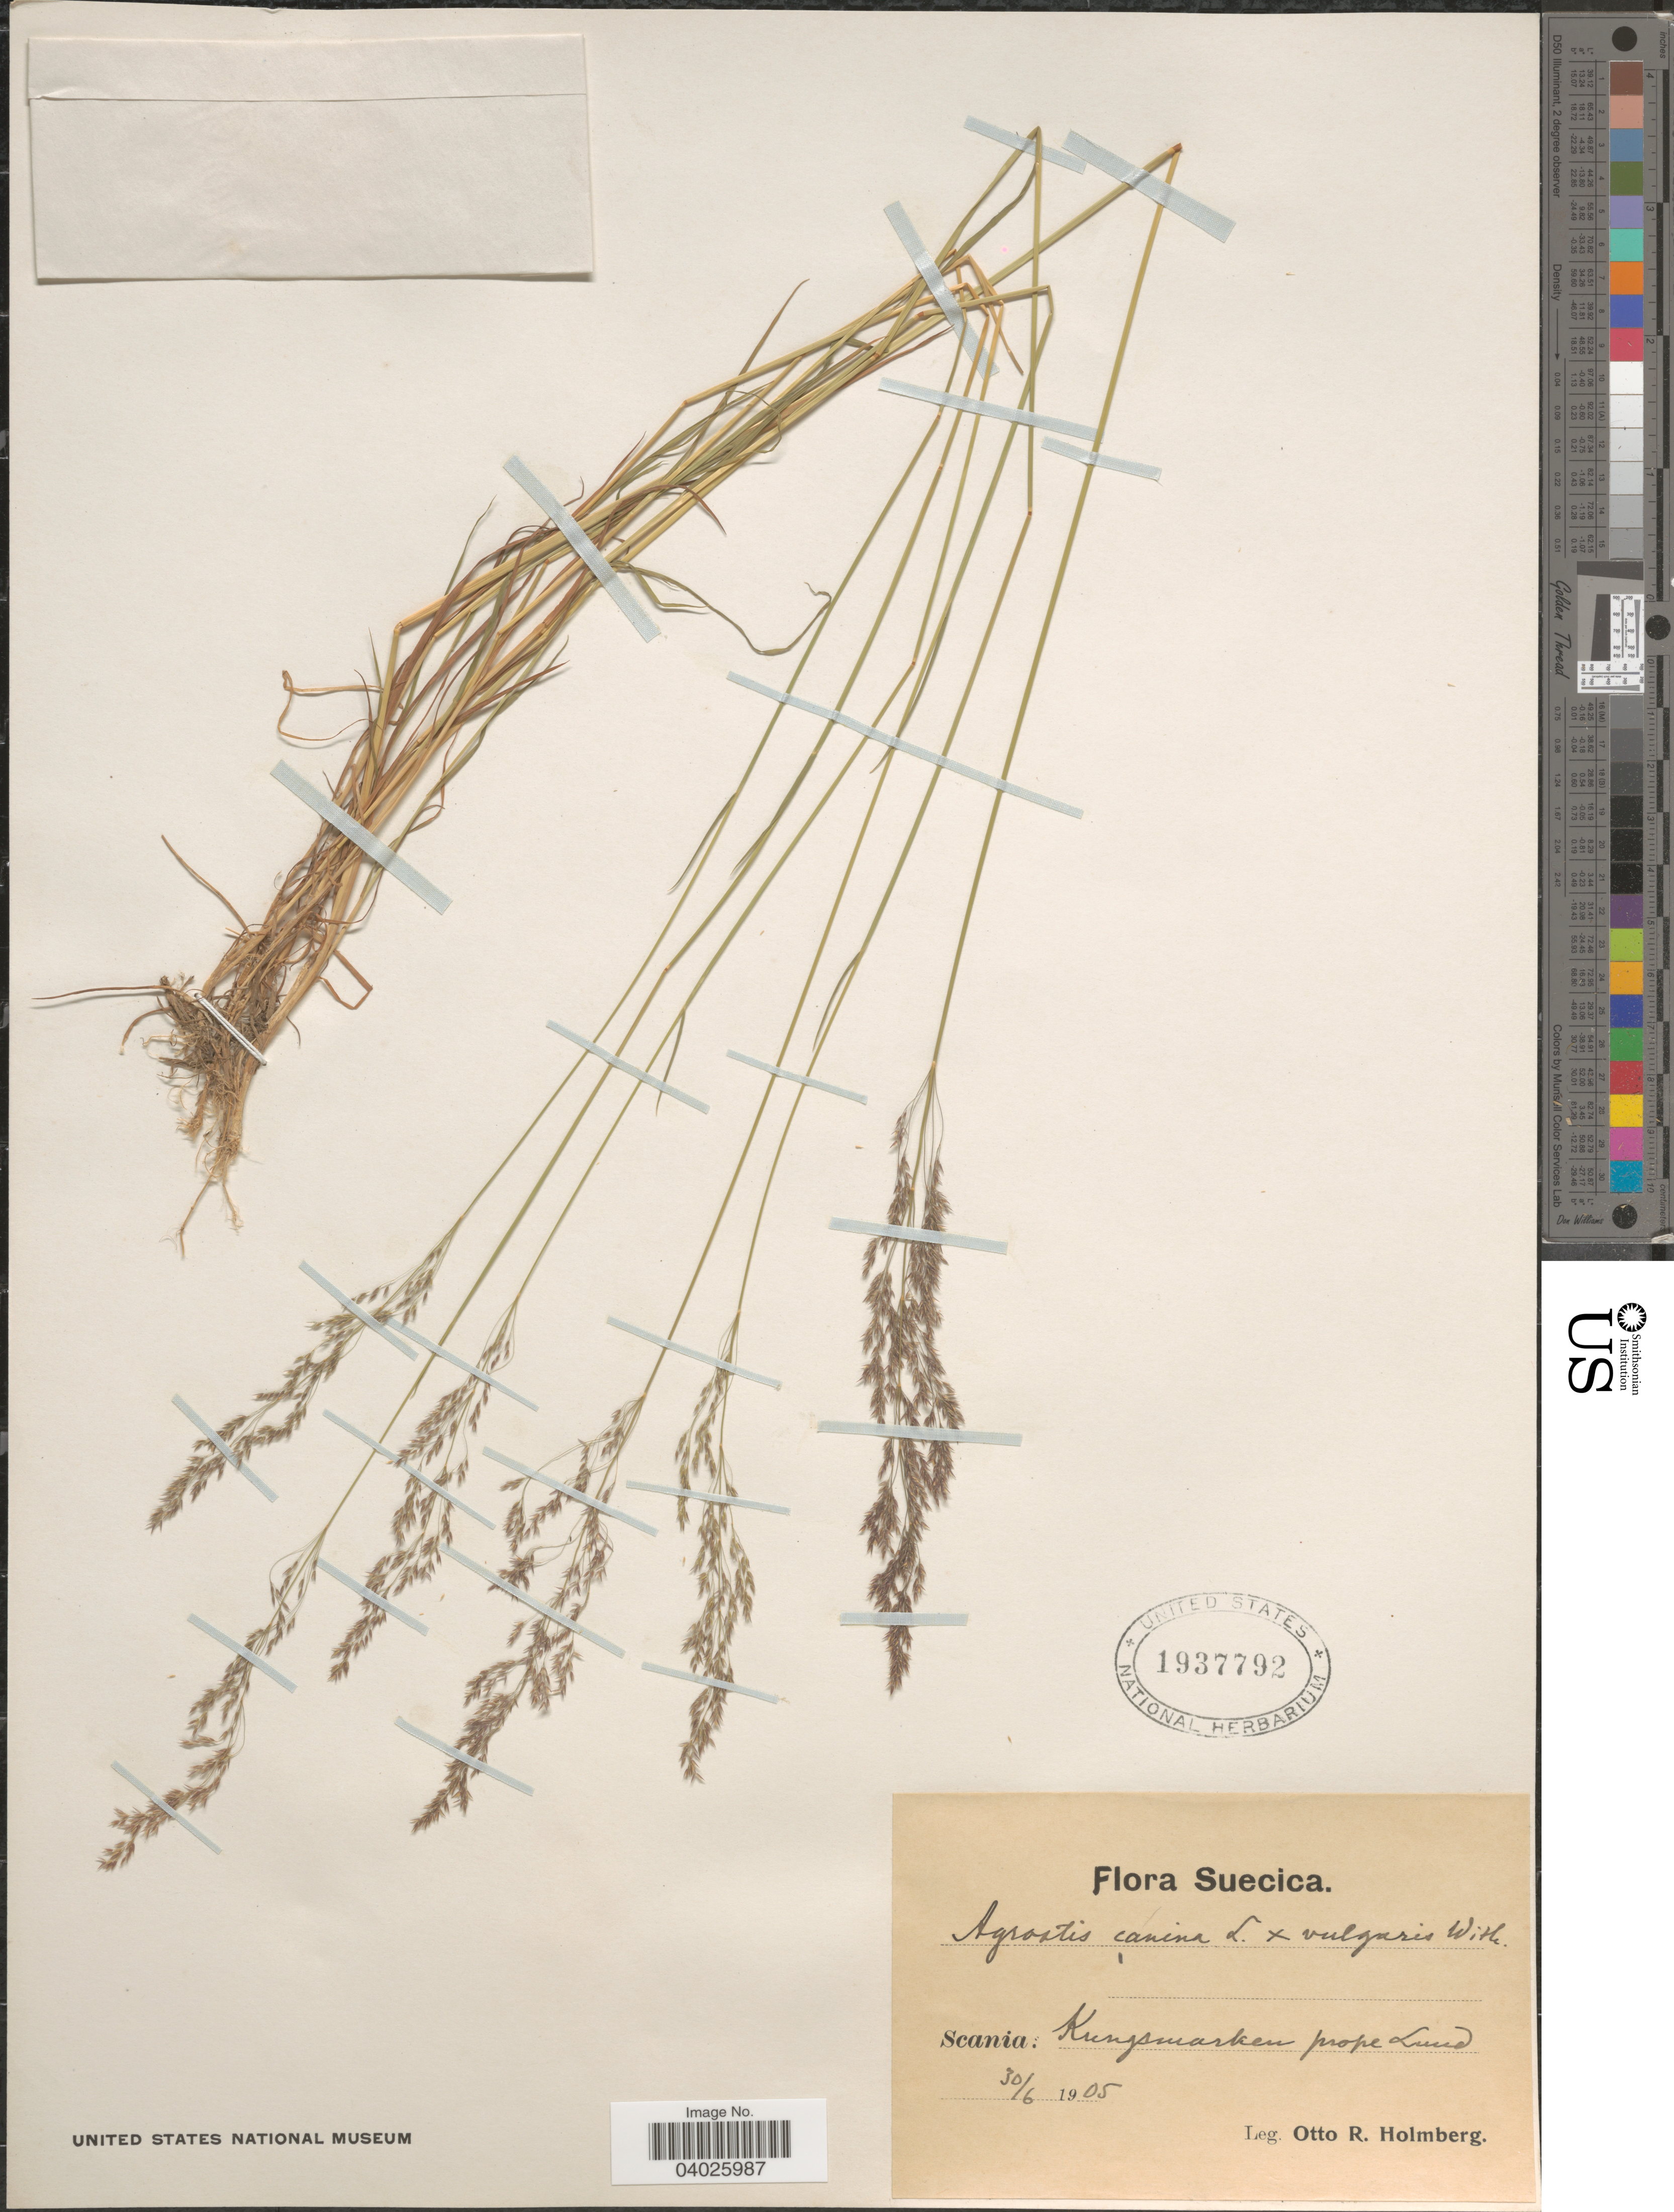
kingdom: Plantae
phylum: Tracheophyta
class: Liliopsida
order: Poales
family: Poaceae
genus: Agrostis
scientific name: Agrostis sp.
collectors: O. Holmberg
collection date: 1905-06-30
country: Sweden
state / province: Skåne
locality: Suecica. Scania: Kungsmarken prope Lund.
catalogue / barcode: US 1937792